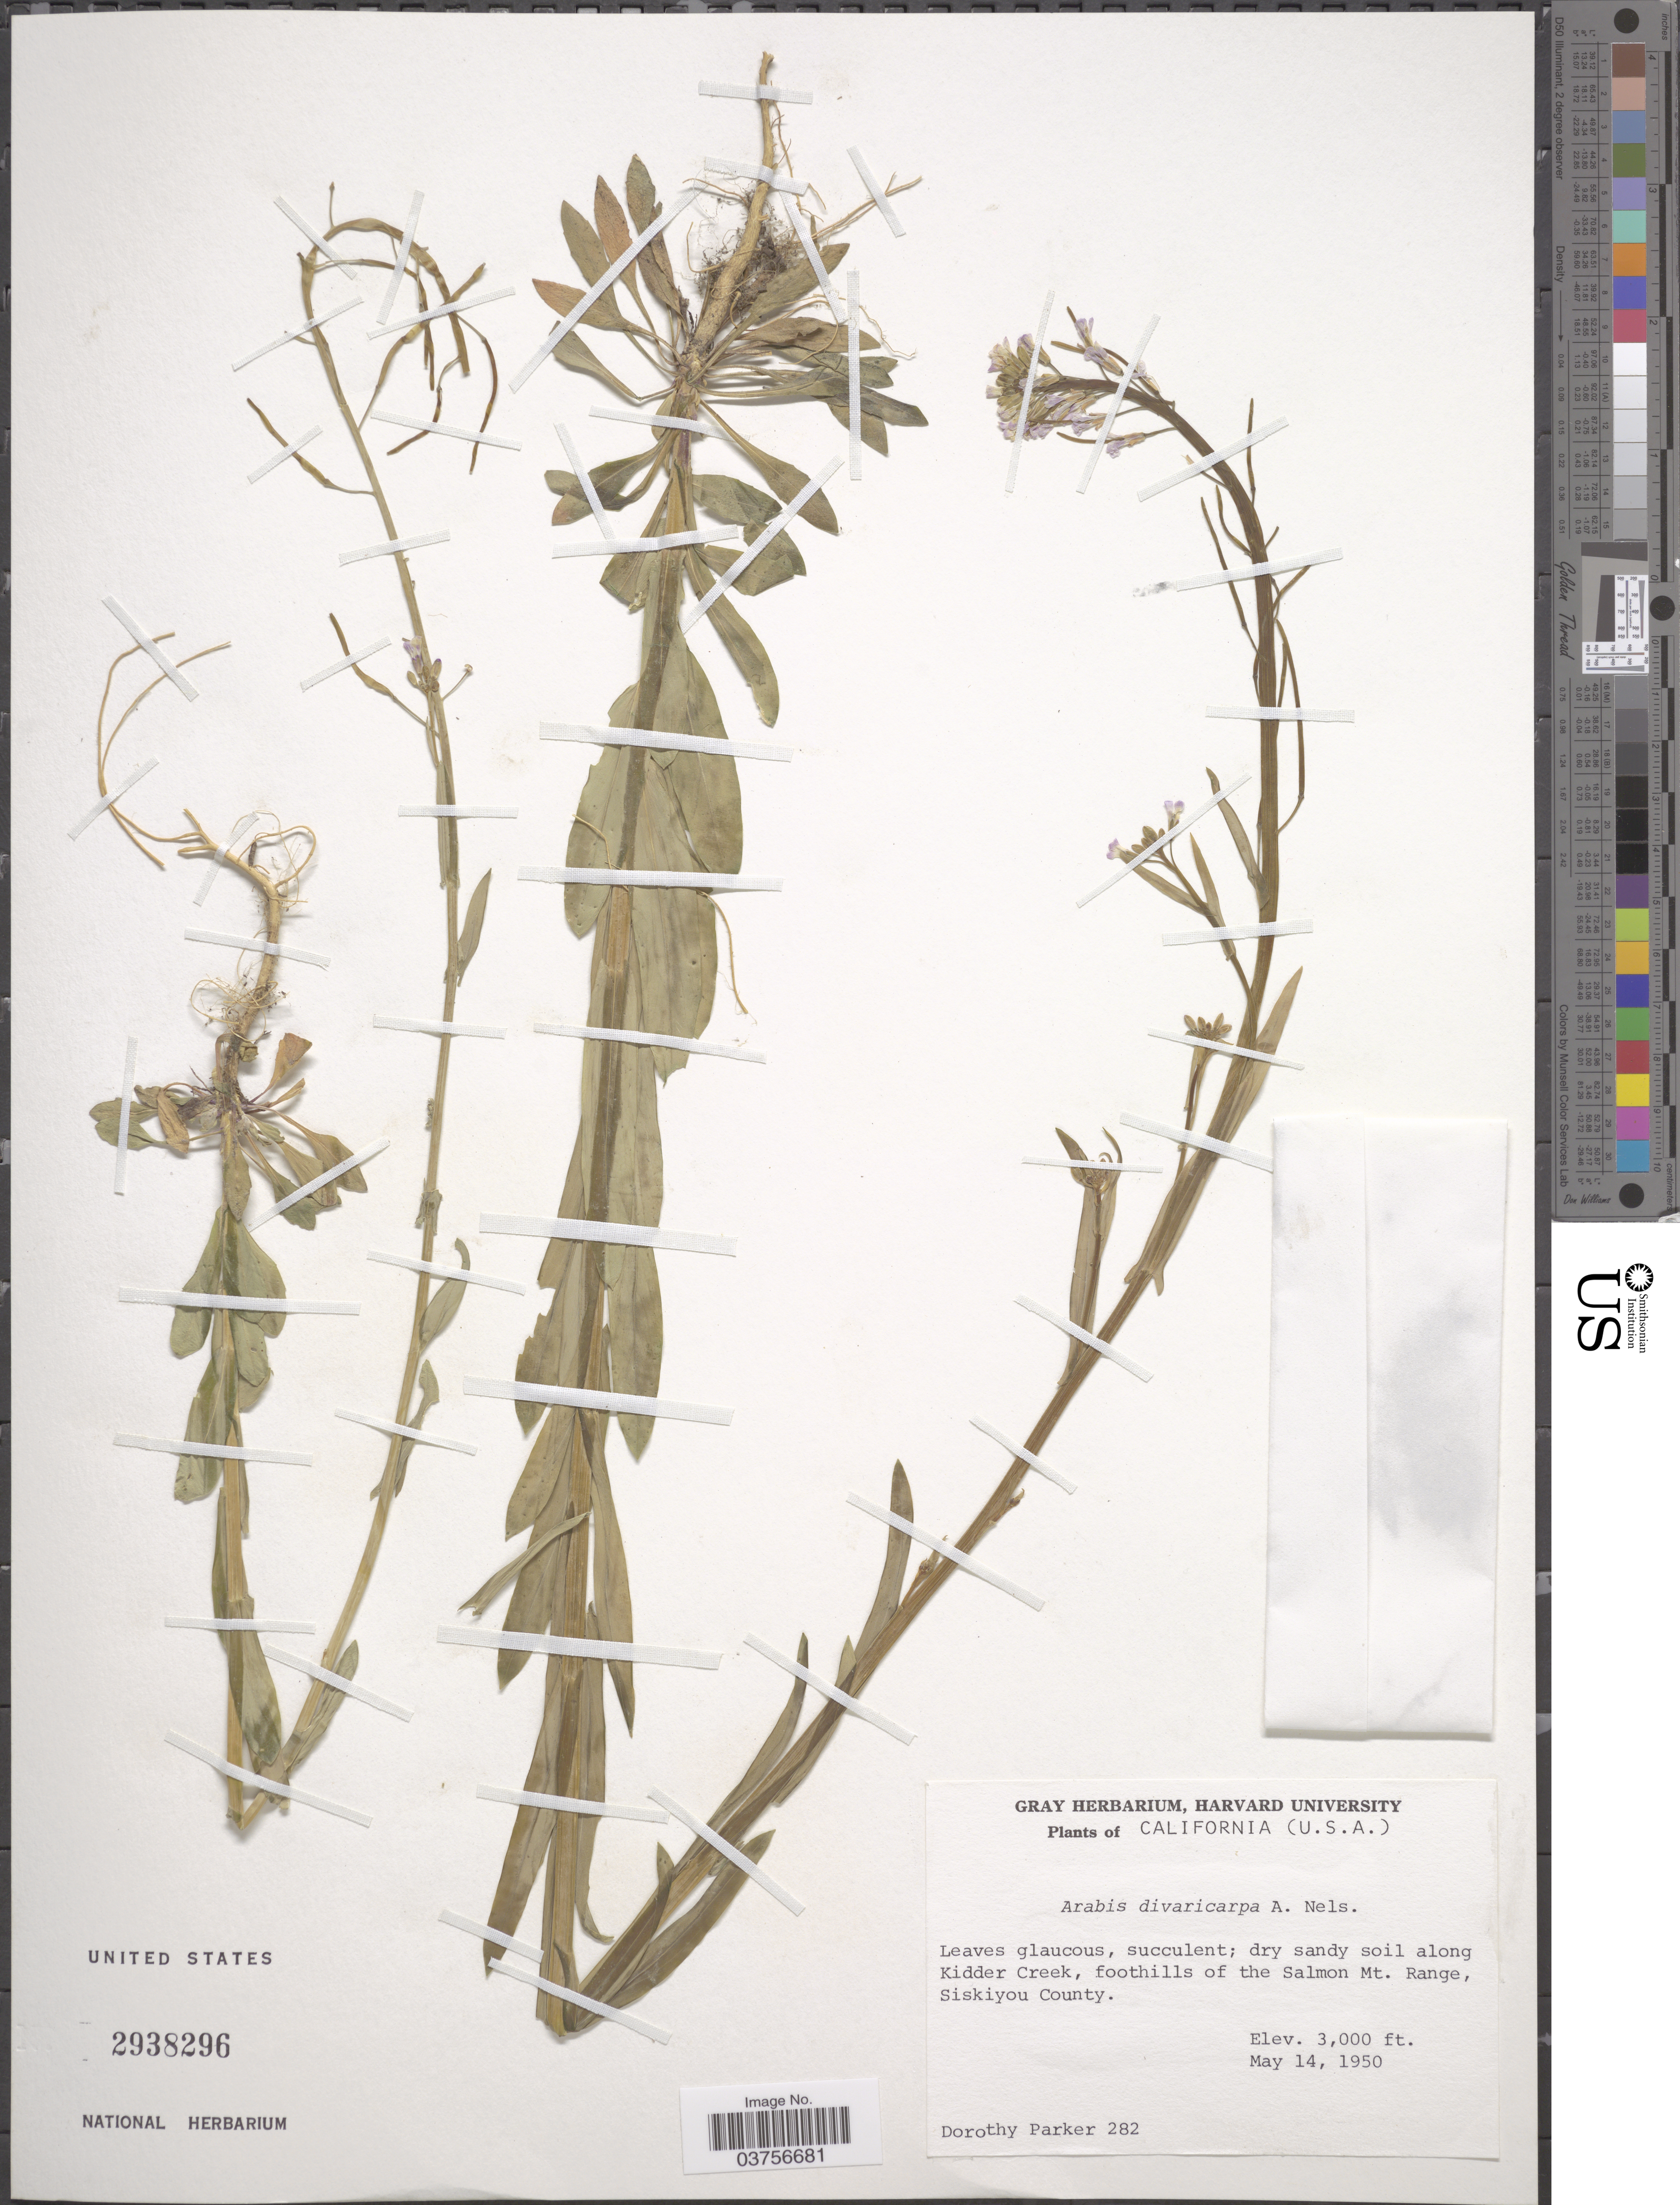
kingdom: Plantae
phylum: Tracheophyta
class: Magnoliopsida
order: Brassicales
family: Brassicaceae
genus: Arabis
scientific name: Arabis divaricarpa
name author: A. Nelson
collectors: D. Parker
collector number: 282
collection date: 1950-05-14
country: United States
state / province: California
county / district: Siskiyou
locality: Along Kidder Creek, foothills of the Salmon Mt. range, Siskiyou County.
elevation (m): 914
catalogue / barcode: US 2938296